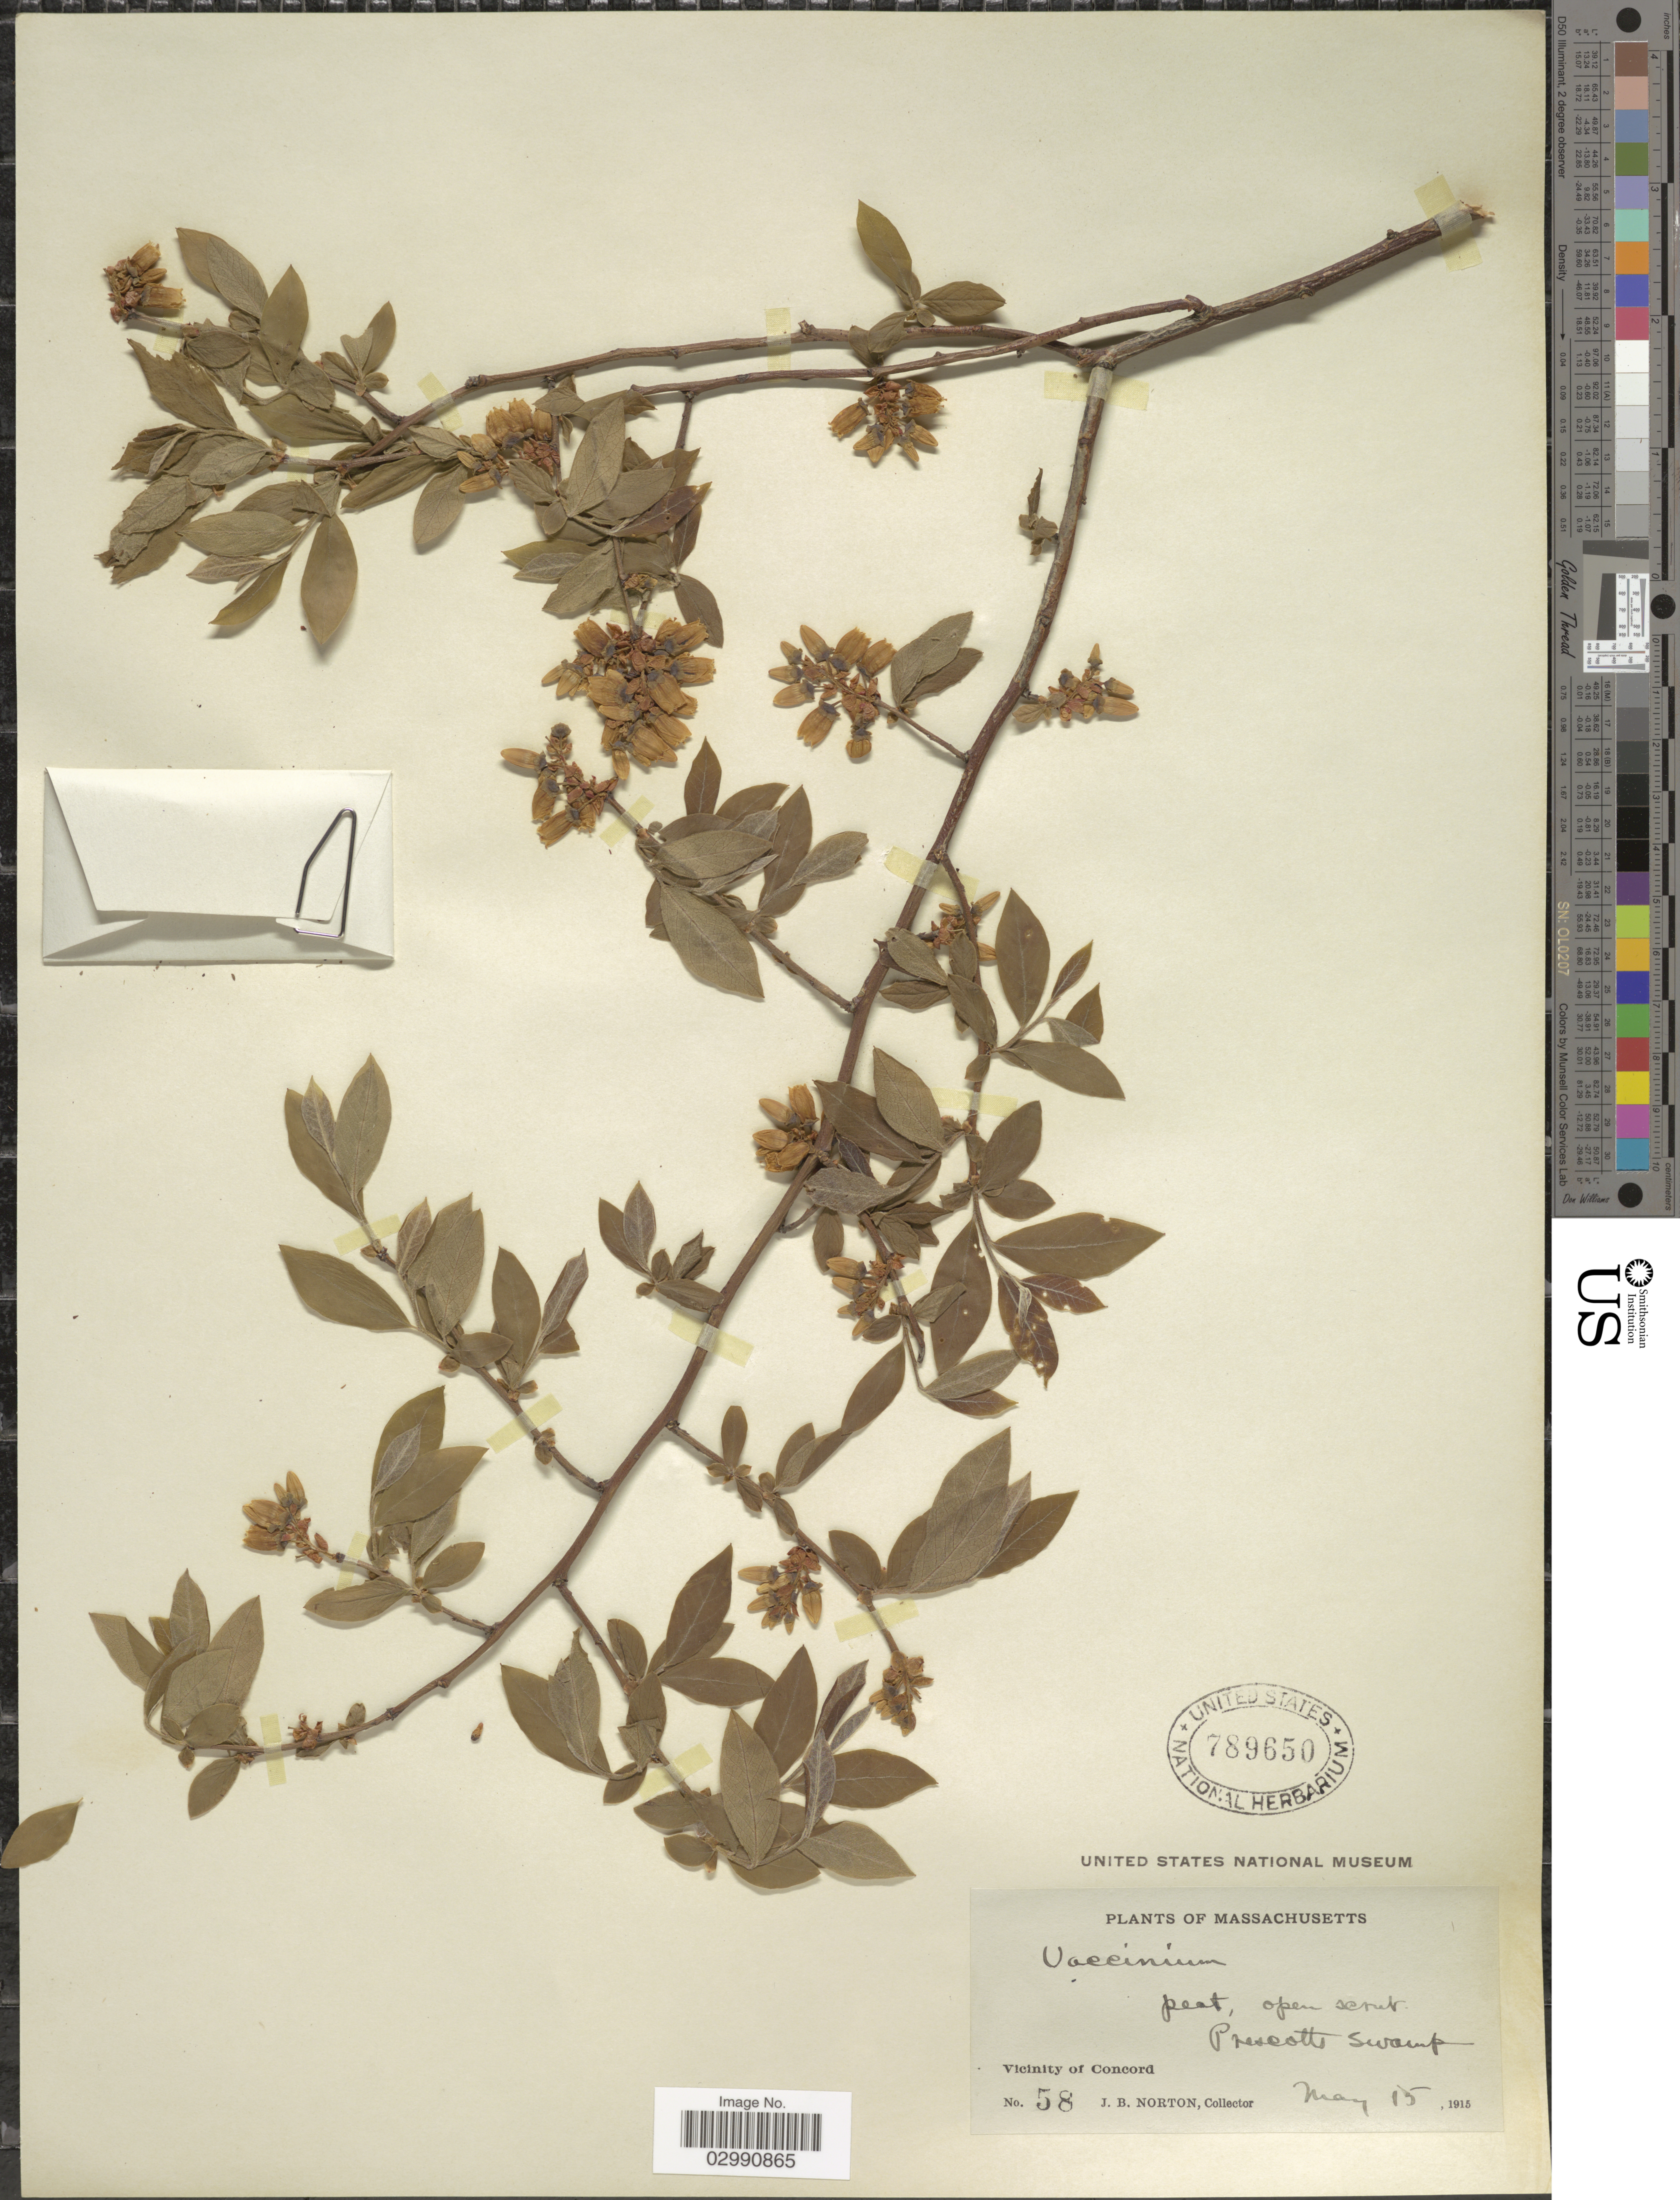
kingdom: Plantae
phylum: Tracheophyta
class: Magnoliopsida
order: Ericales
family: Ericaceae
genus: Vaccinium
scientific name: Vaccinium sp.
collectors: J. B. Norton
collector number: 58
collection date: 1915-05-15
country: United States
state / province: Massachusetts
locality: Prescotts swamp. Vicinity of Concord.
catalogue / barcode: US 789650